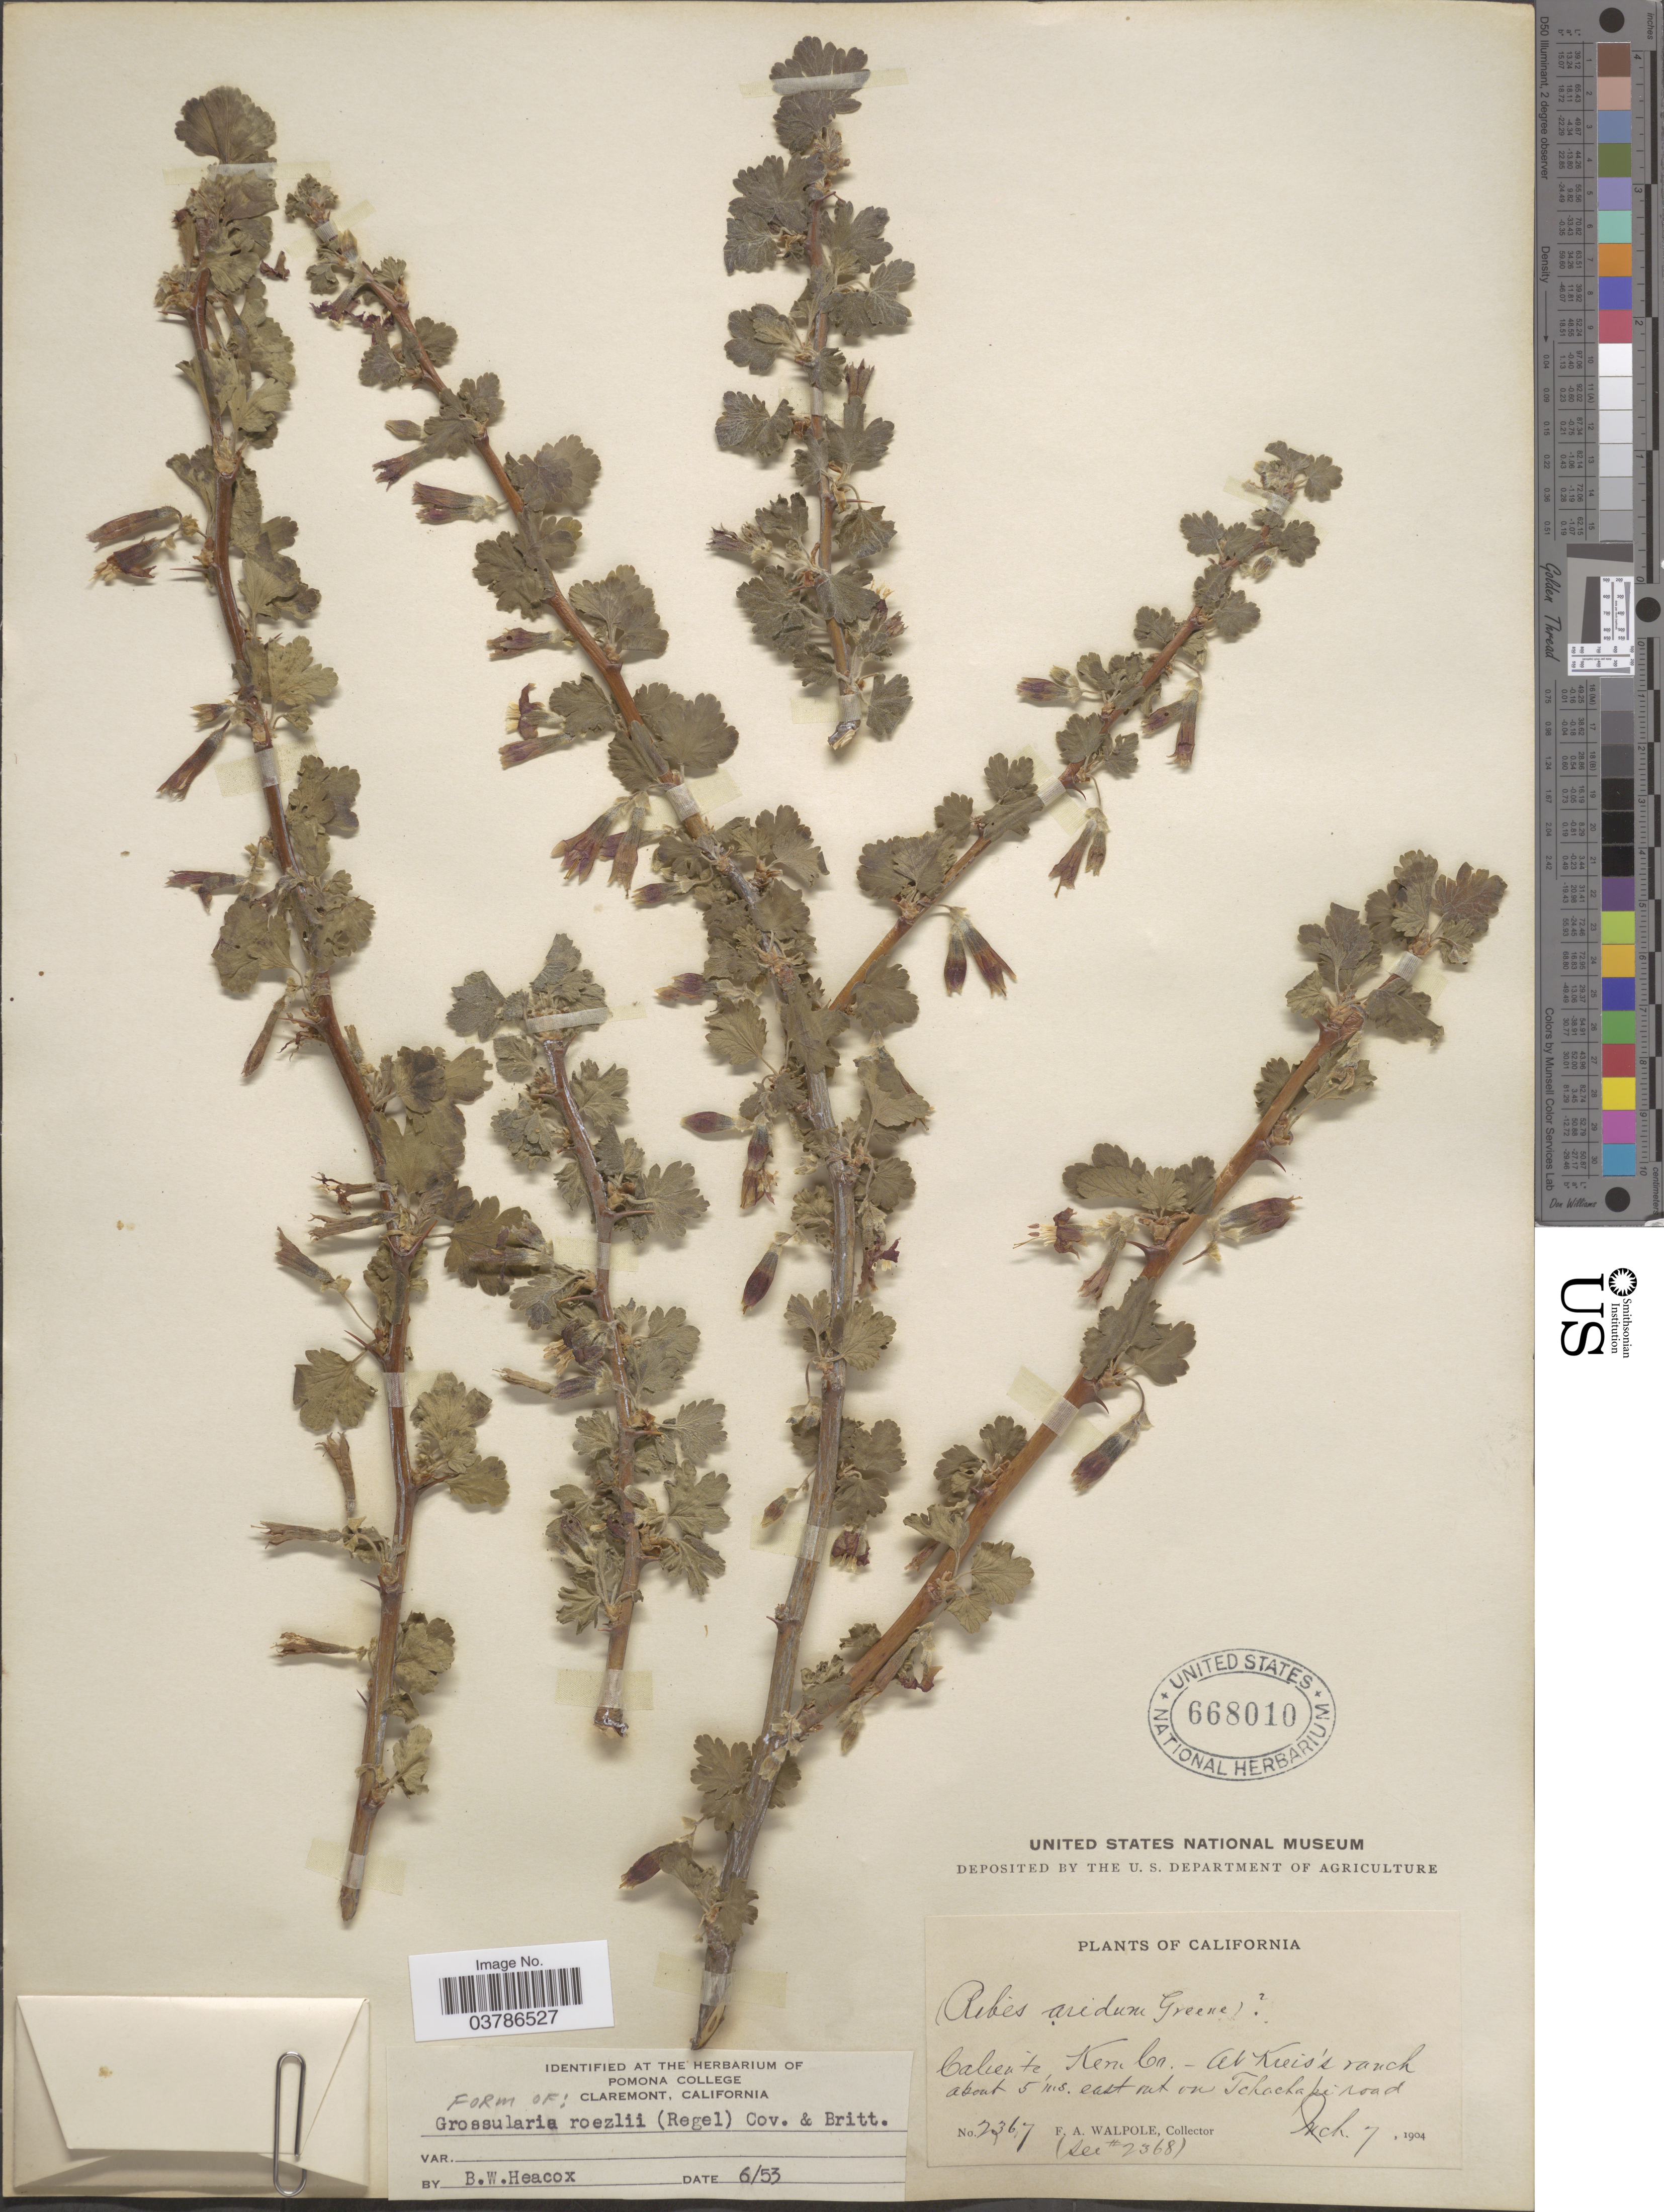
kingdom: Plantae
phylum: Tracheophyta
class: Magnoliopsida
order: Saxifragales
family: Grossulariaceae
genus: Ribes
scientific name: Ribes roezlii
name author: Regel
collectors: F. Walpole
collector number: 2367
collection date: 1904-03-07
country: United States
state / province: California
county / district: Kern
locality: Caliente, Kern Co. - At Kreis's ranch about 5 ms. east mt on Tchachapi road.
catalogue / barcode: US 668010